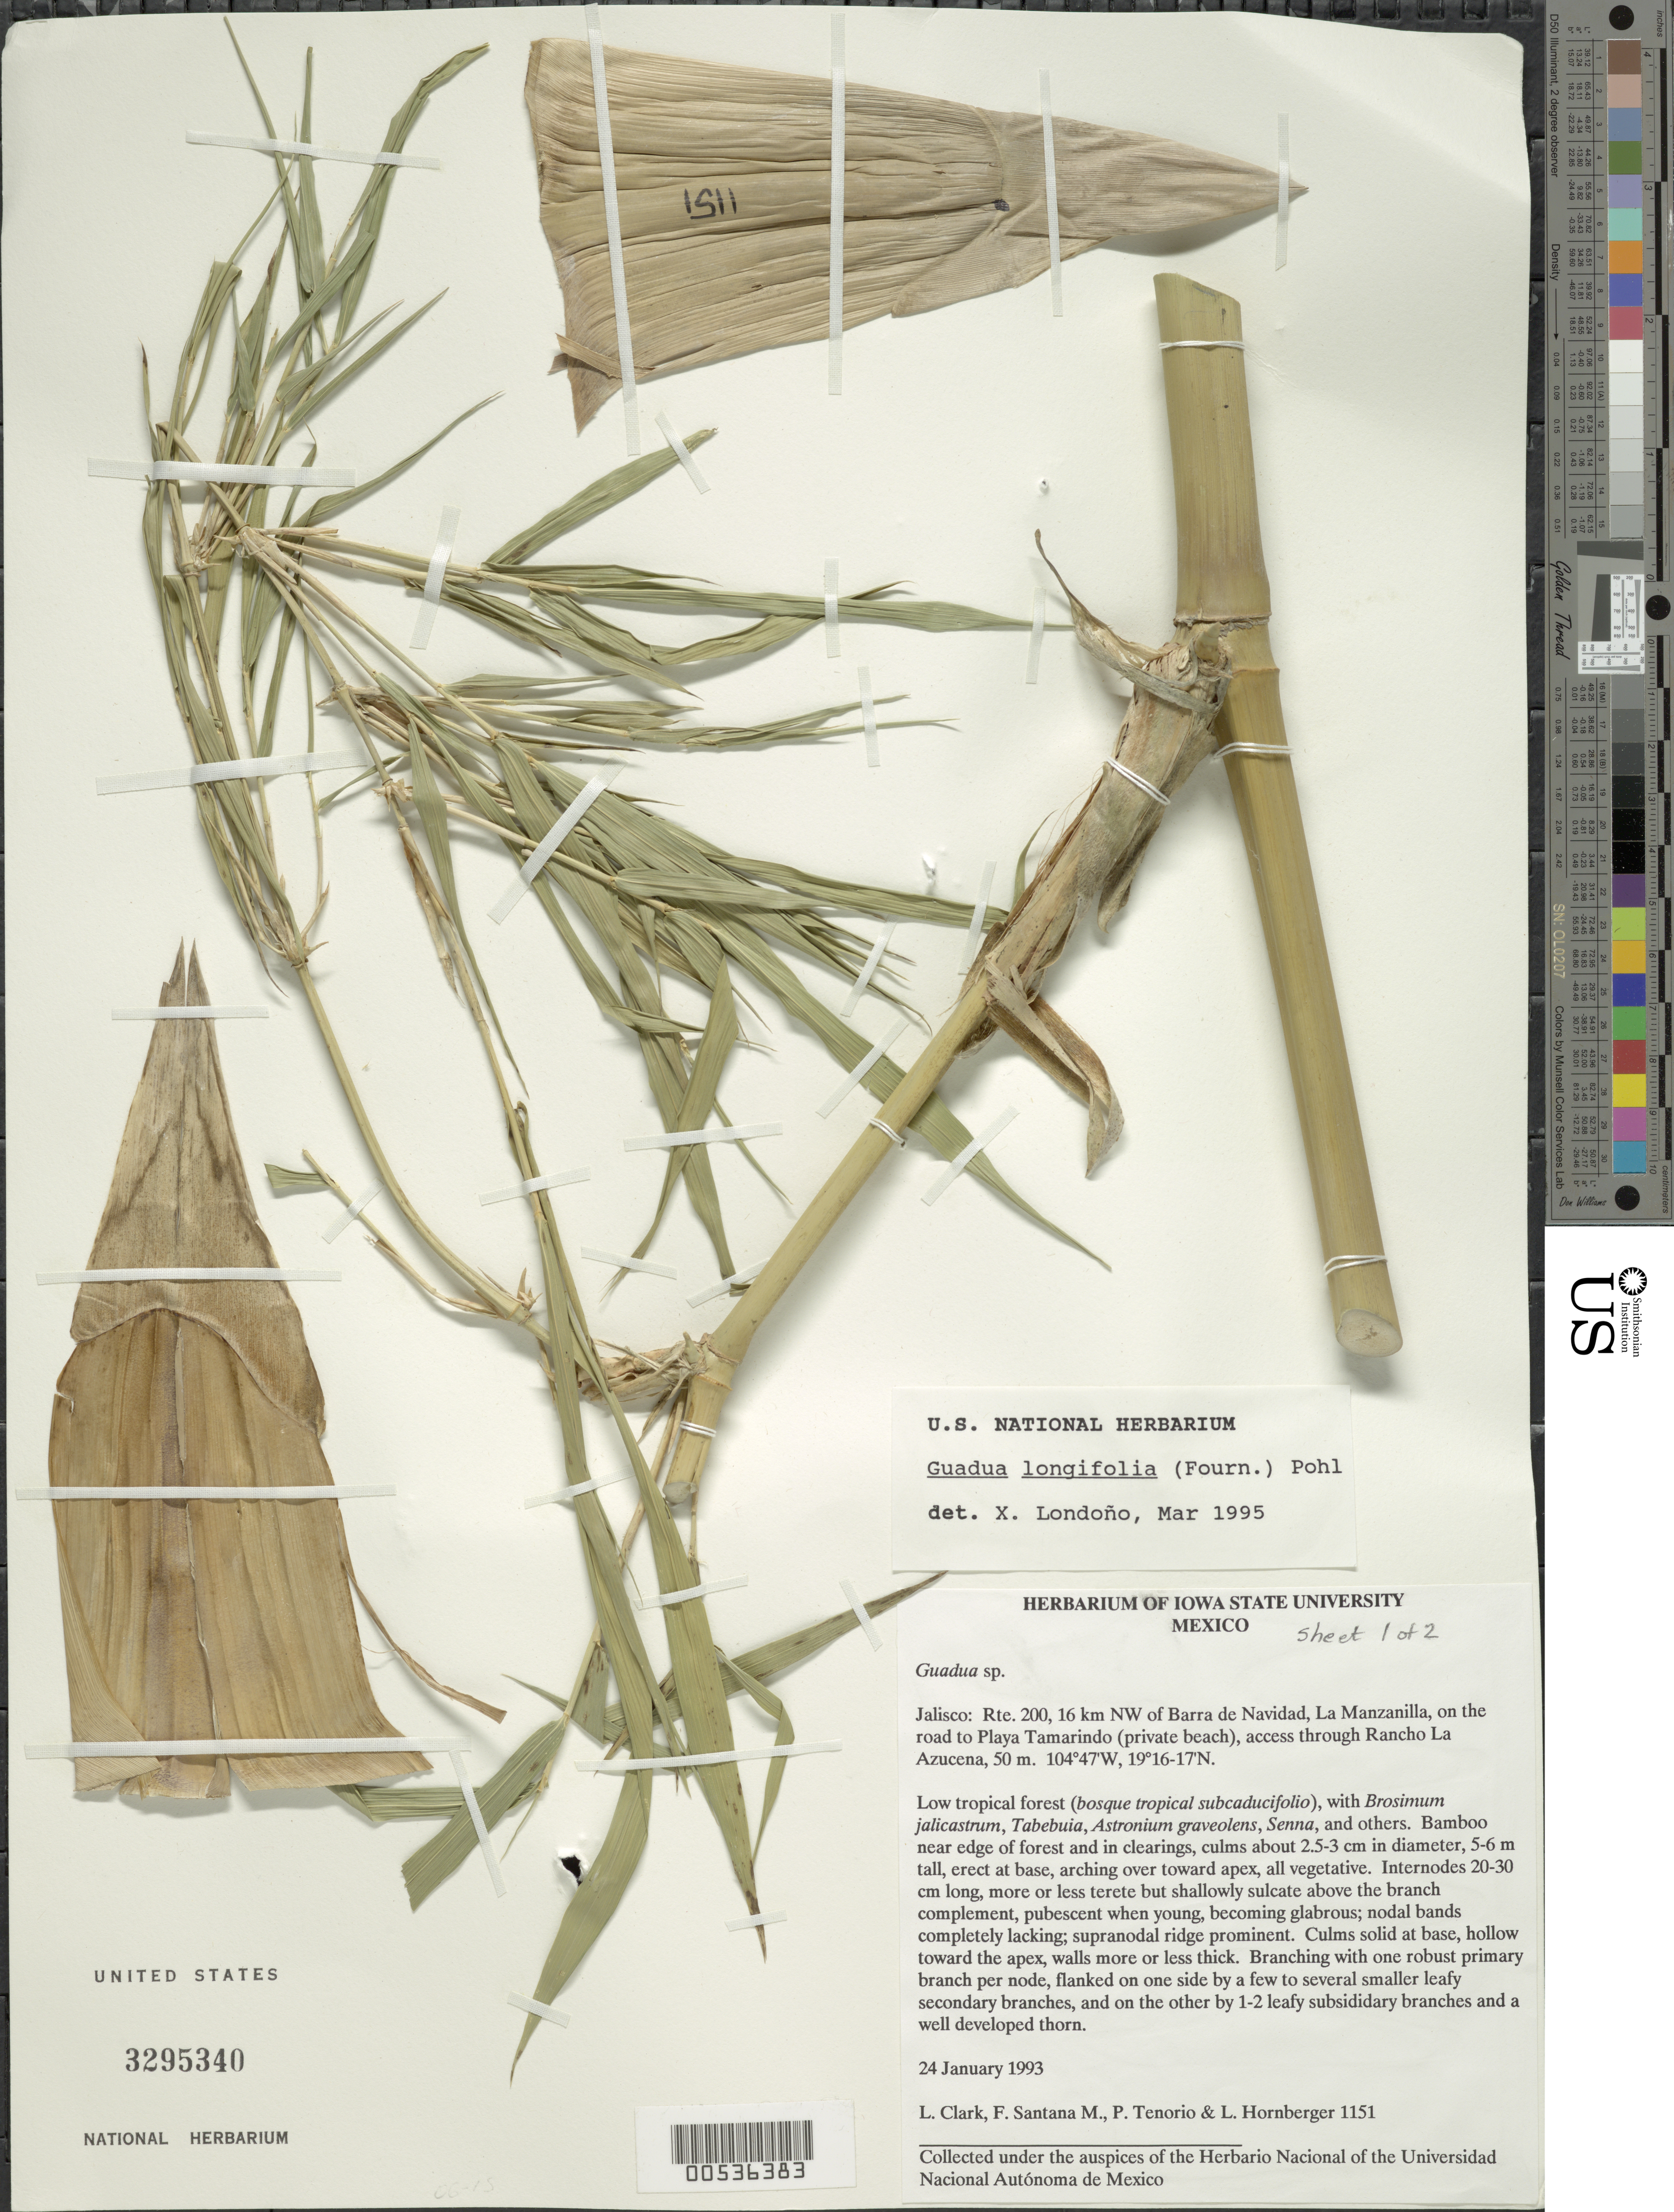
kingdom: Plantae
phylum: Tracheophyta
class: Liliopsida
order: Poales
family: Poaceae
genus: Guadua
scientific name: Guadua longifolia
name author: (E. Fourn.) R.W. Pohl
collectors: L. G. Clark, F. J. Santana M., P. Tenorio L. & L. Hornberger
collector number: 1151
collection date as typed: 24 Jan 1993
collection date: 1993-01-24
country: Mexico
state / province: Jalisco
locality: NW of Barra de Navidad, La Monzanilla, road to Playa Tamarindo, access through Rancho La Azucena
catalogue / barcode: US 3295340